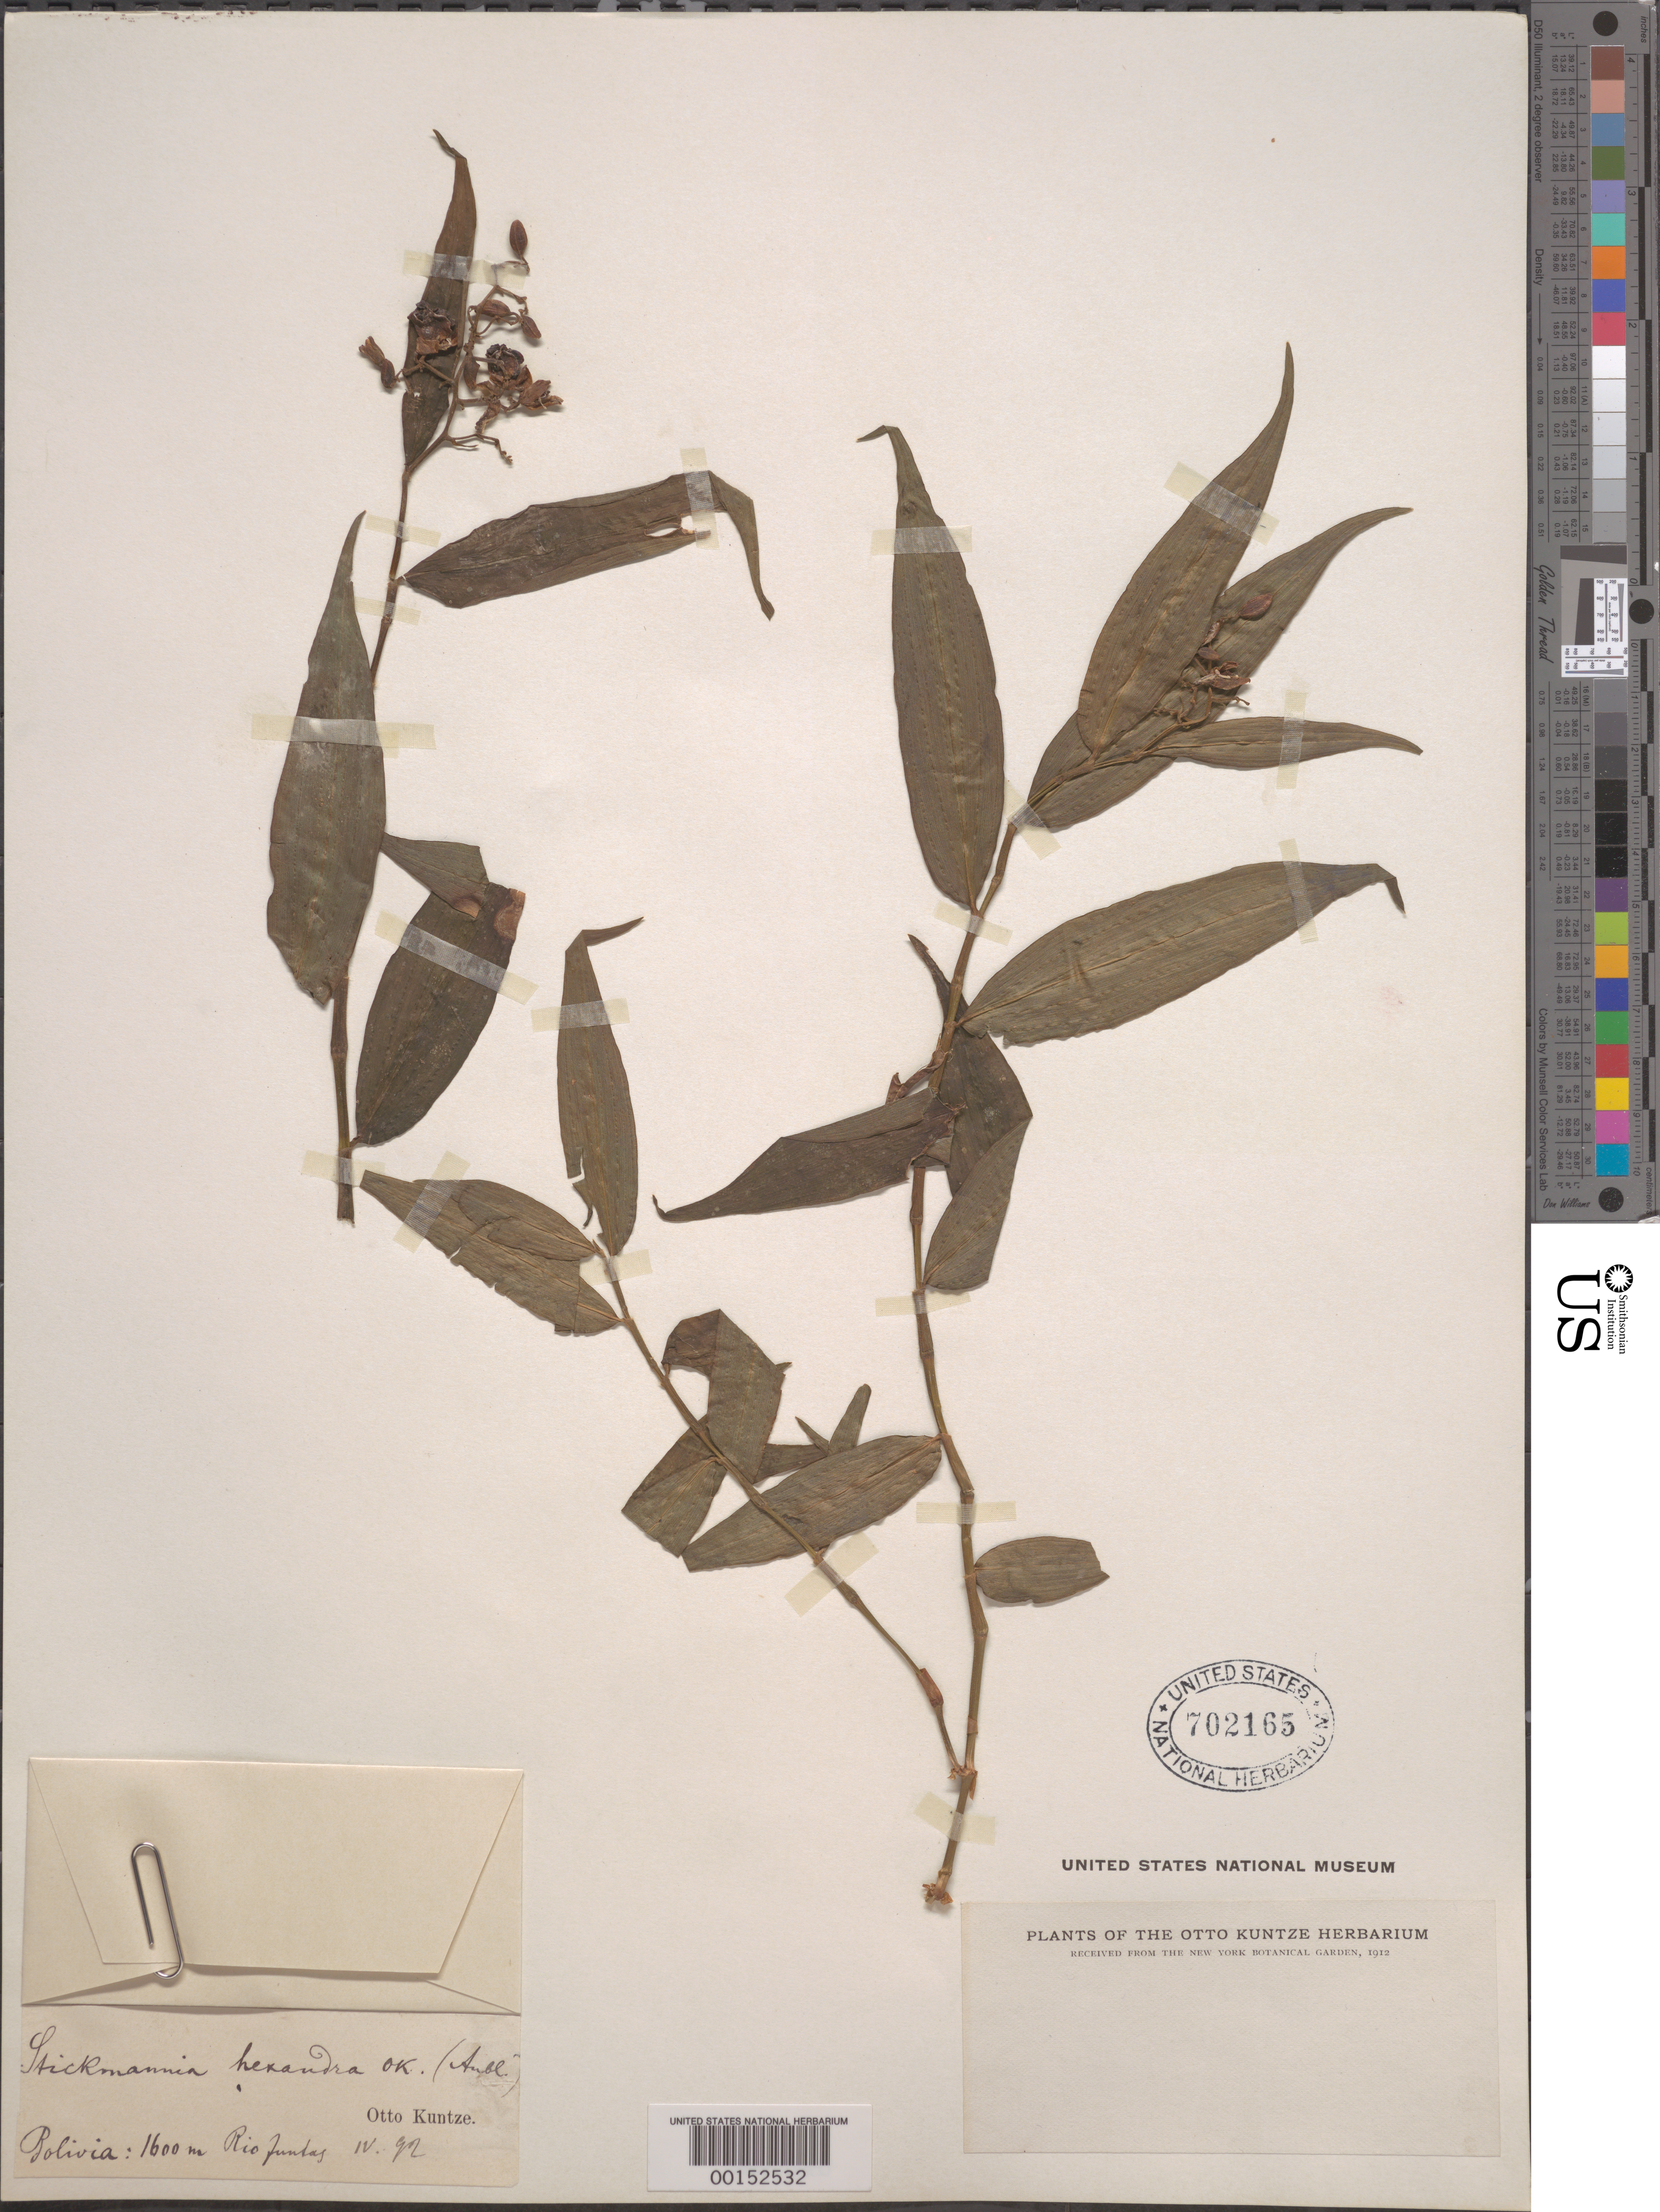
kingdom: Plantae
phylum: Tracheophyta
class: Liliopsida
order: Commelinales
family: Commelinaceae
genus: Dichorisandra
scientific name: Dichorisandra hexandra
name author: (Aubl.) Standl.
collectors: C.E.O. Kuntze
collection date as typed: Apr 1892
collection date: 1892-04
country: Bolivia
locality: Rio Funtas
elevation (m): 1600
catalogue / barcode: US 702165